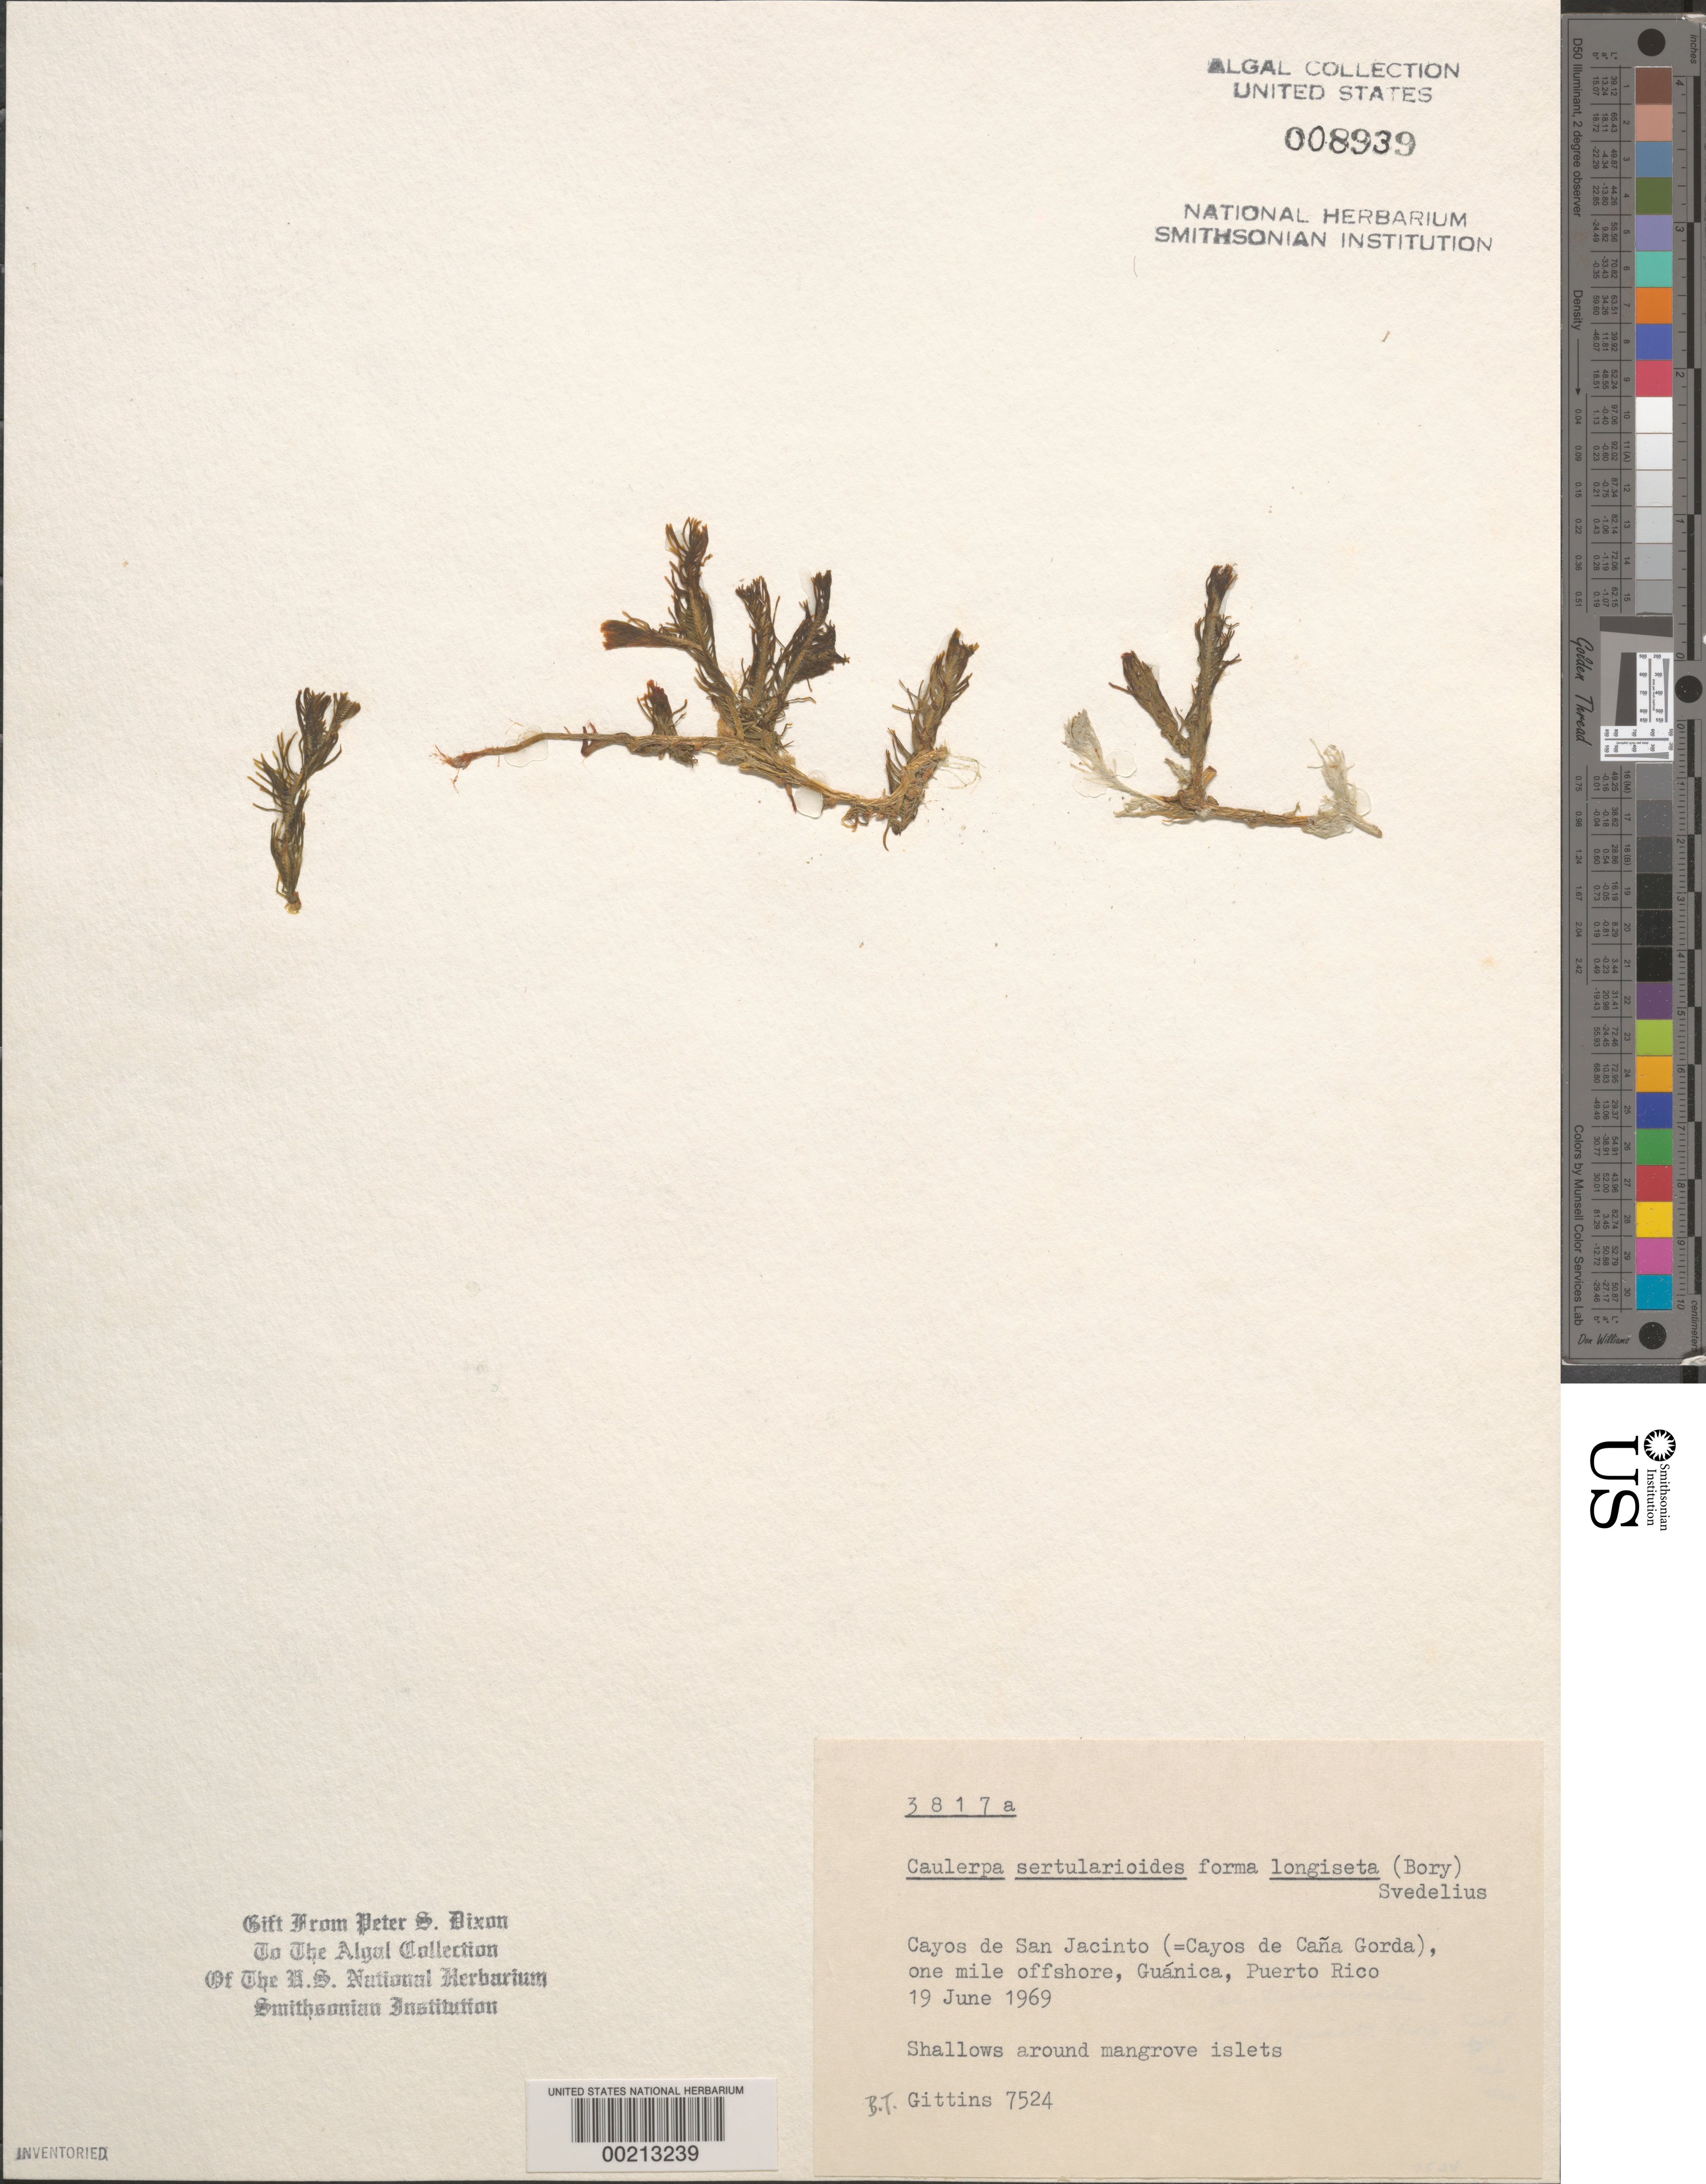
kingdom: Plantae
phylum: Chlorophyta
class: Ulvophyceae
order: Bryopsidales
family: Caulerpaceae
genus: Caulerpa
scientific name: Caulerpa sertularioides f. longiseta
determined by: Dixon, P. S.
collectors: B. Gittins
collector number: BTG 7524 & PSD 3817A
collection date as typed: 19 Jun 1969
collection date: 1969-06-19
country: Puerto Rico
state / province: Guanica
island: Cayos de San Jacinto (Cayos de Cana Gorda)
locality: Guanica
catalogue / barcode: US 8939